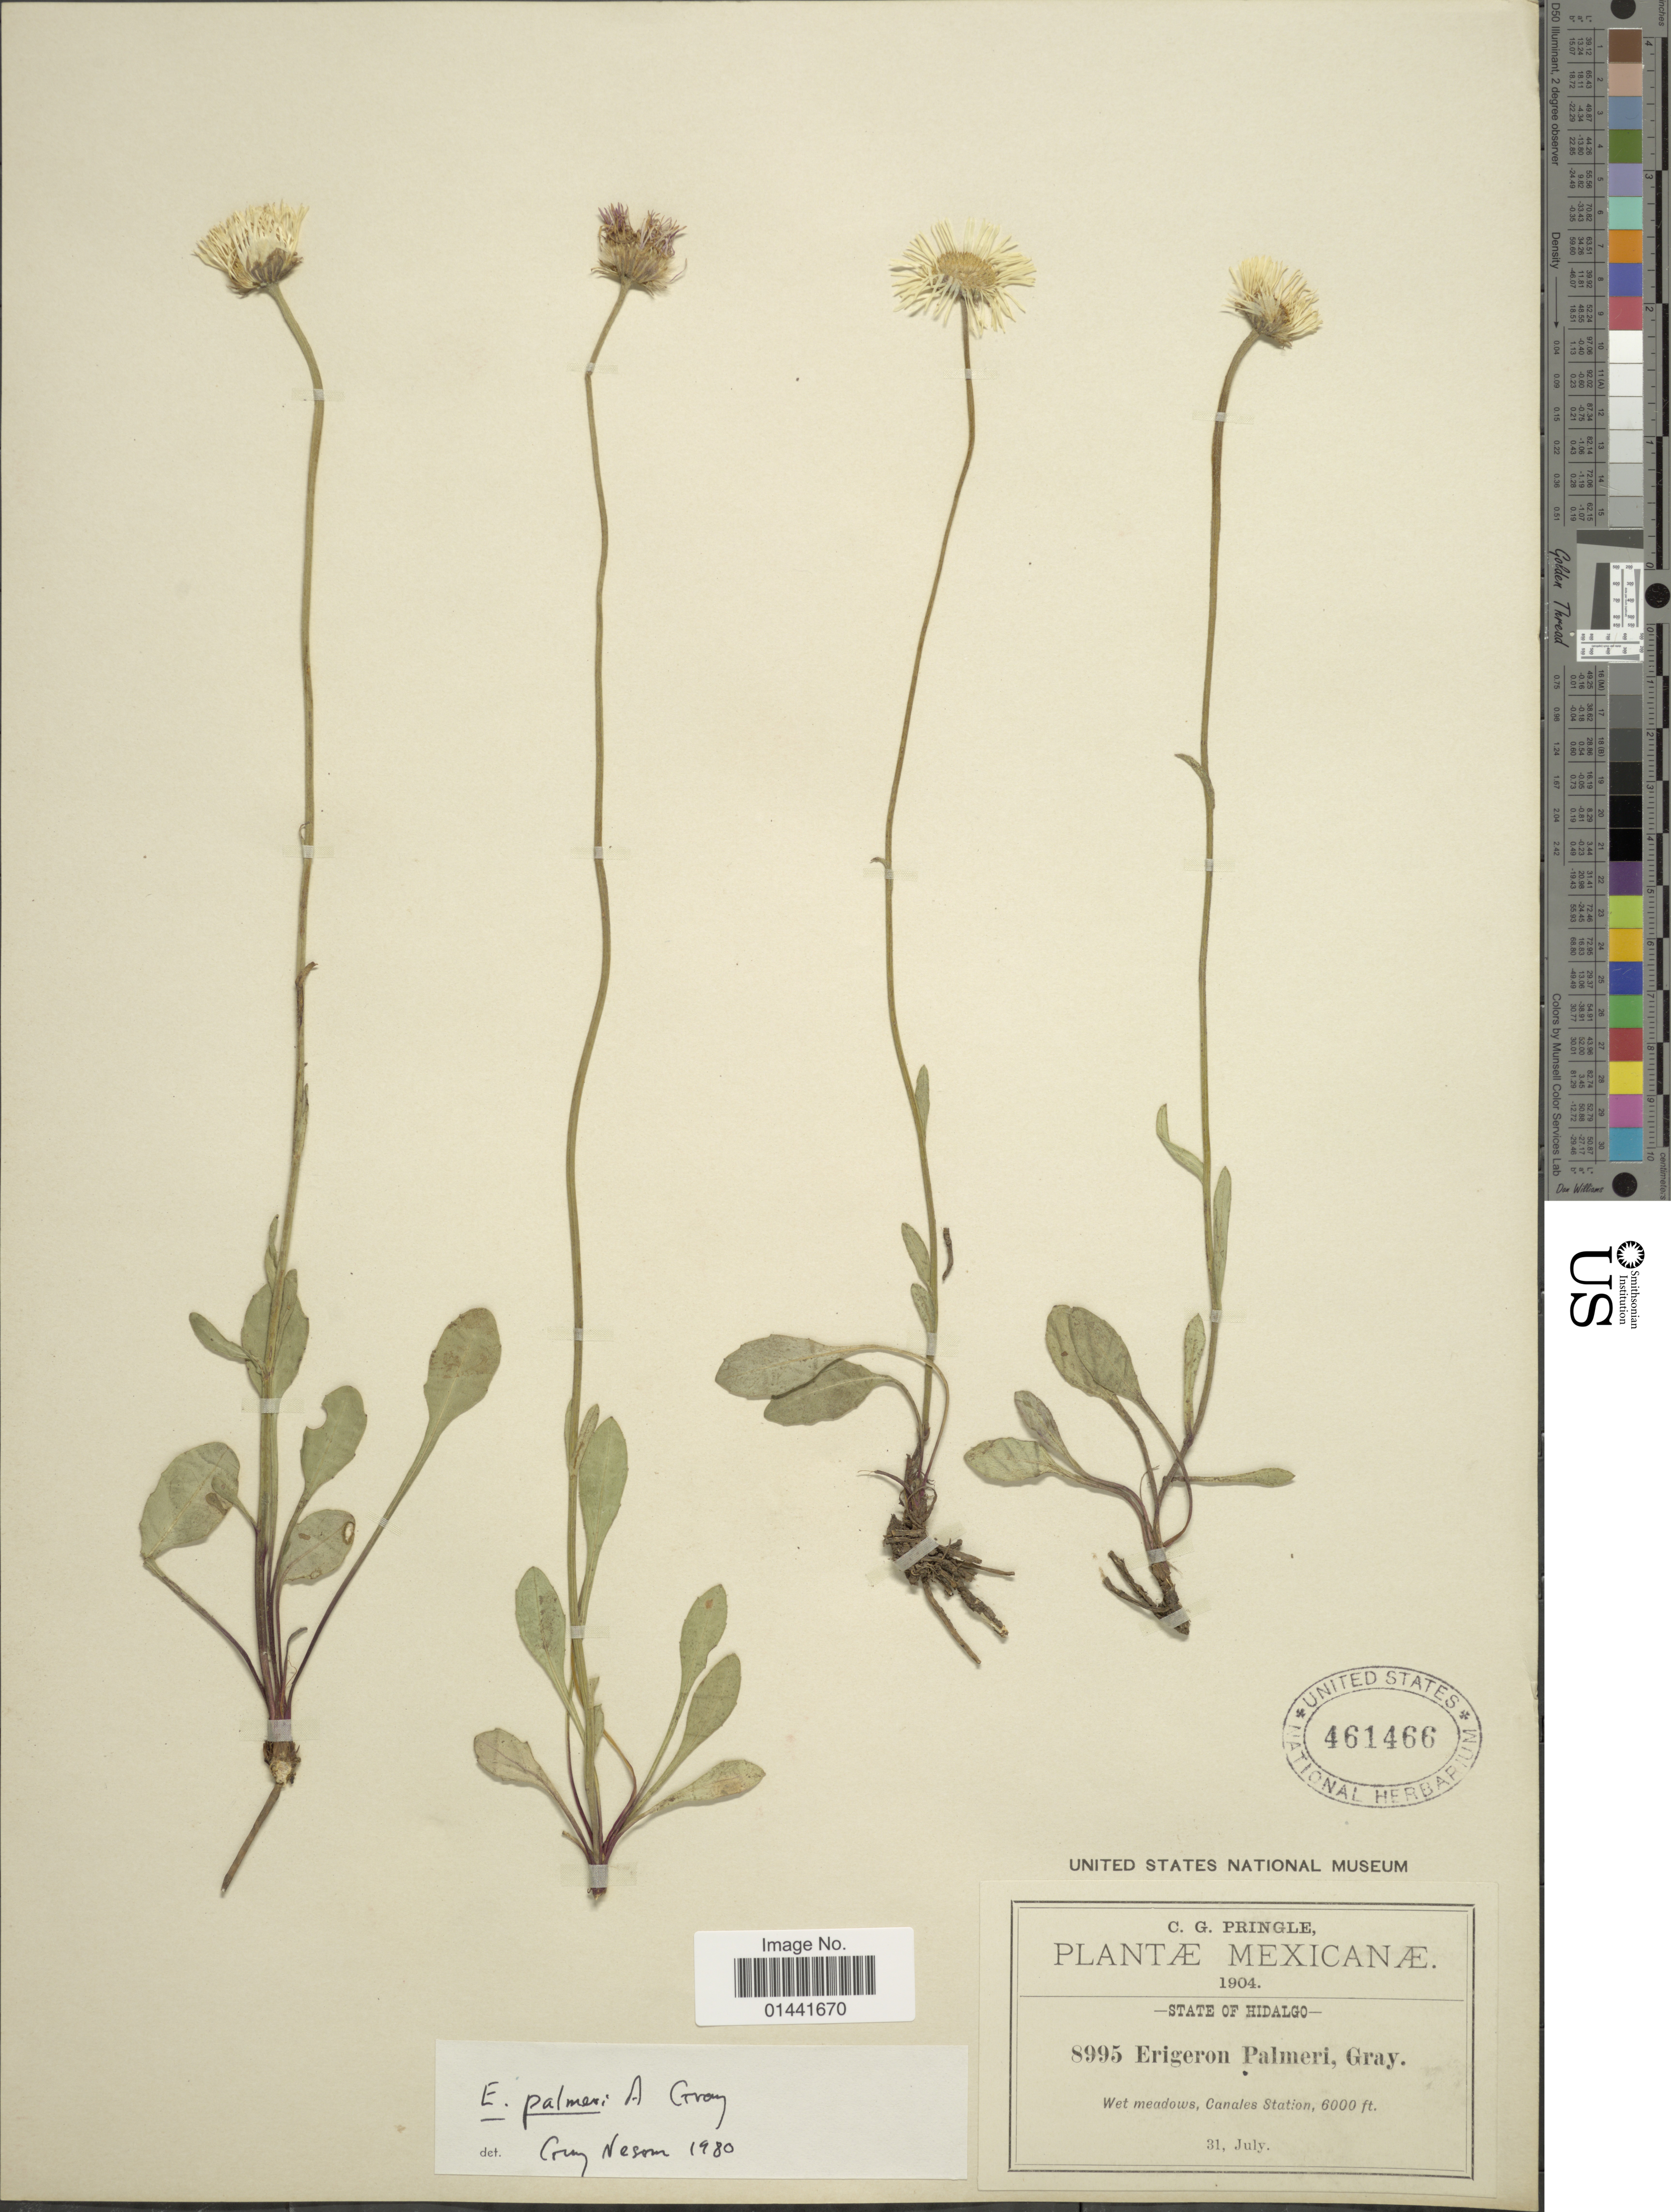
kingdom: Plantae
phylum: Tracheophyta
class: Magnoliopsida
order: Asterales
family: Asteraceae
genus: Erigeron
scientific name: Erigeron palmeri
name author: A. Gray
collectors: C. G. Pringle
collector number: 8995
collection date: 1904-07-31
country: Mexico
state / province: Hidalgo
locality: Wet meadows, Canales Station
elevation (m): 1829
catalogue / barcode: US 461466